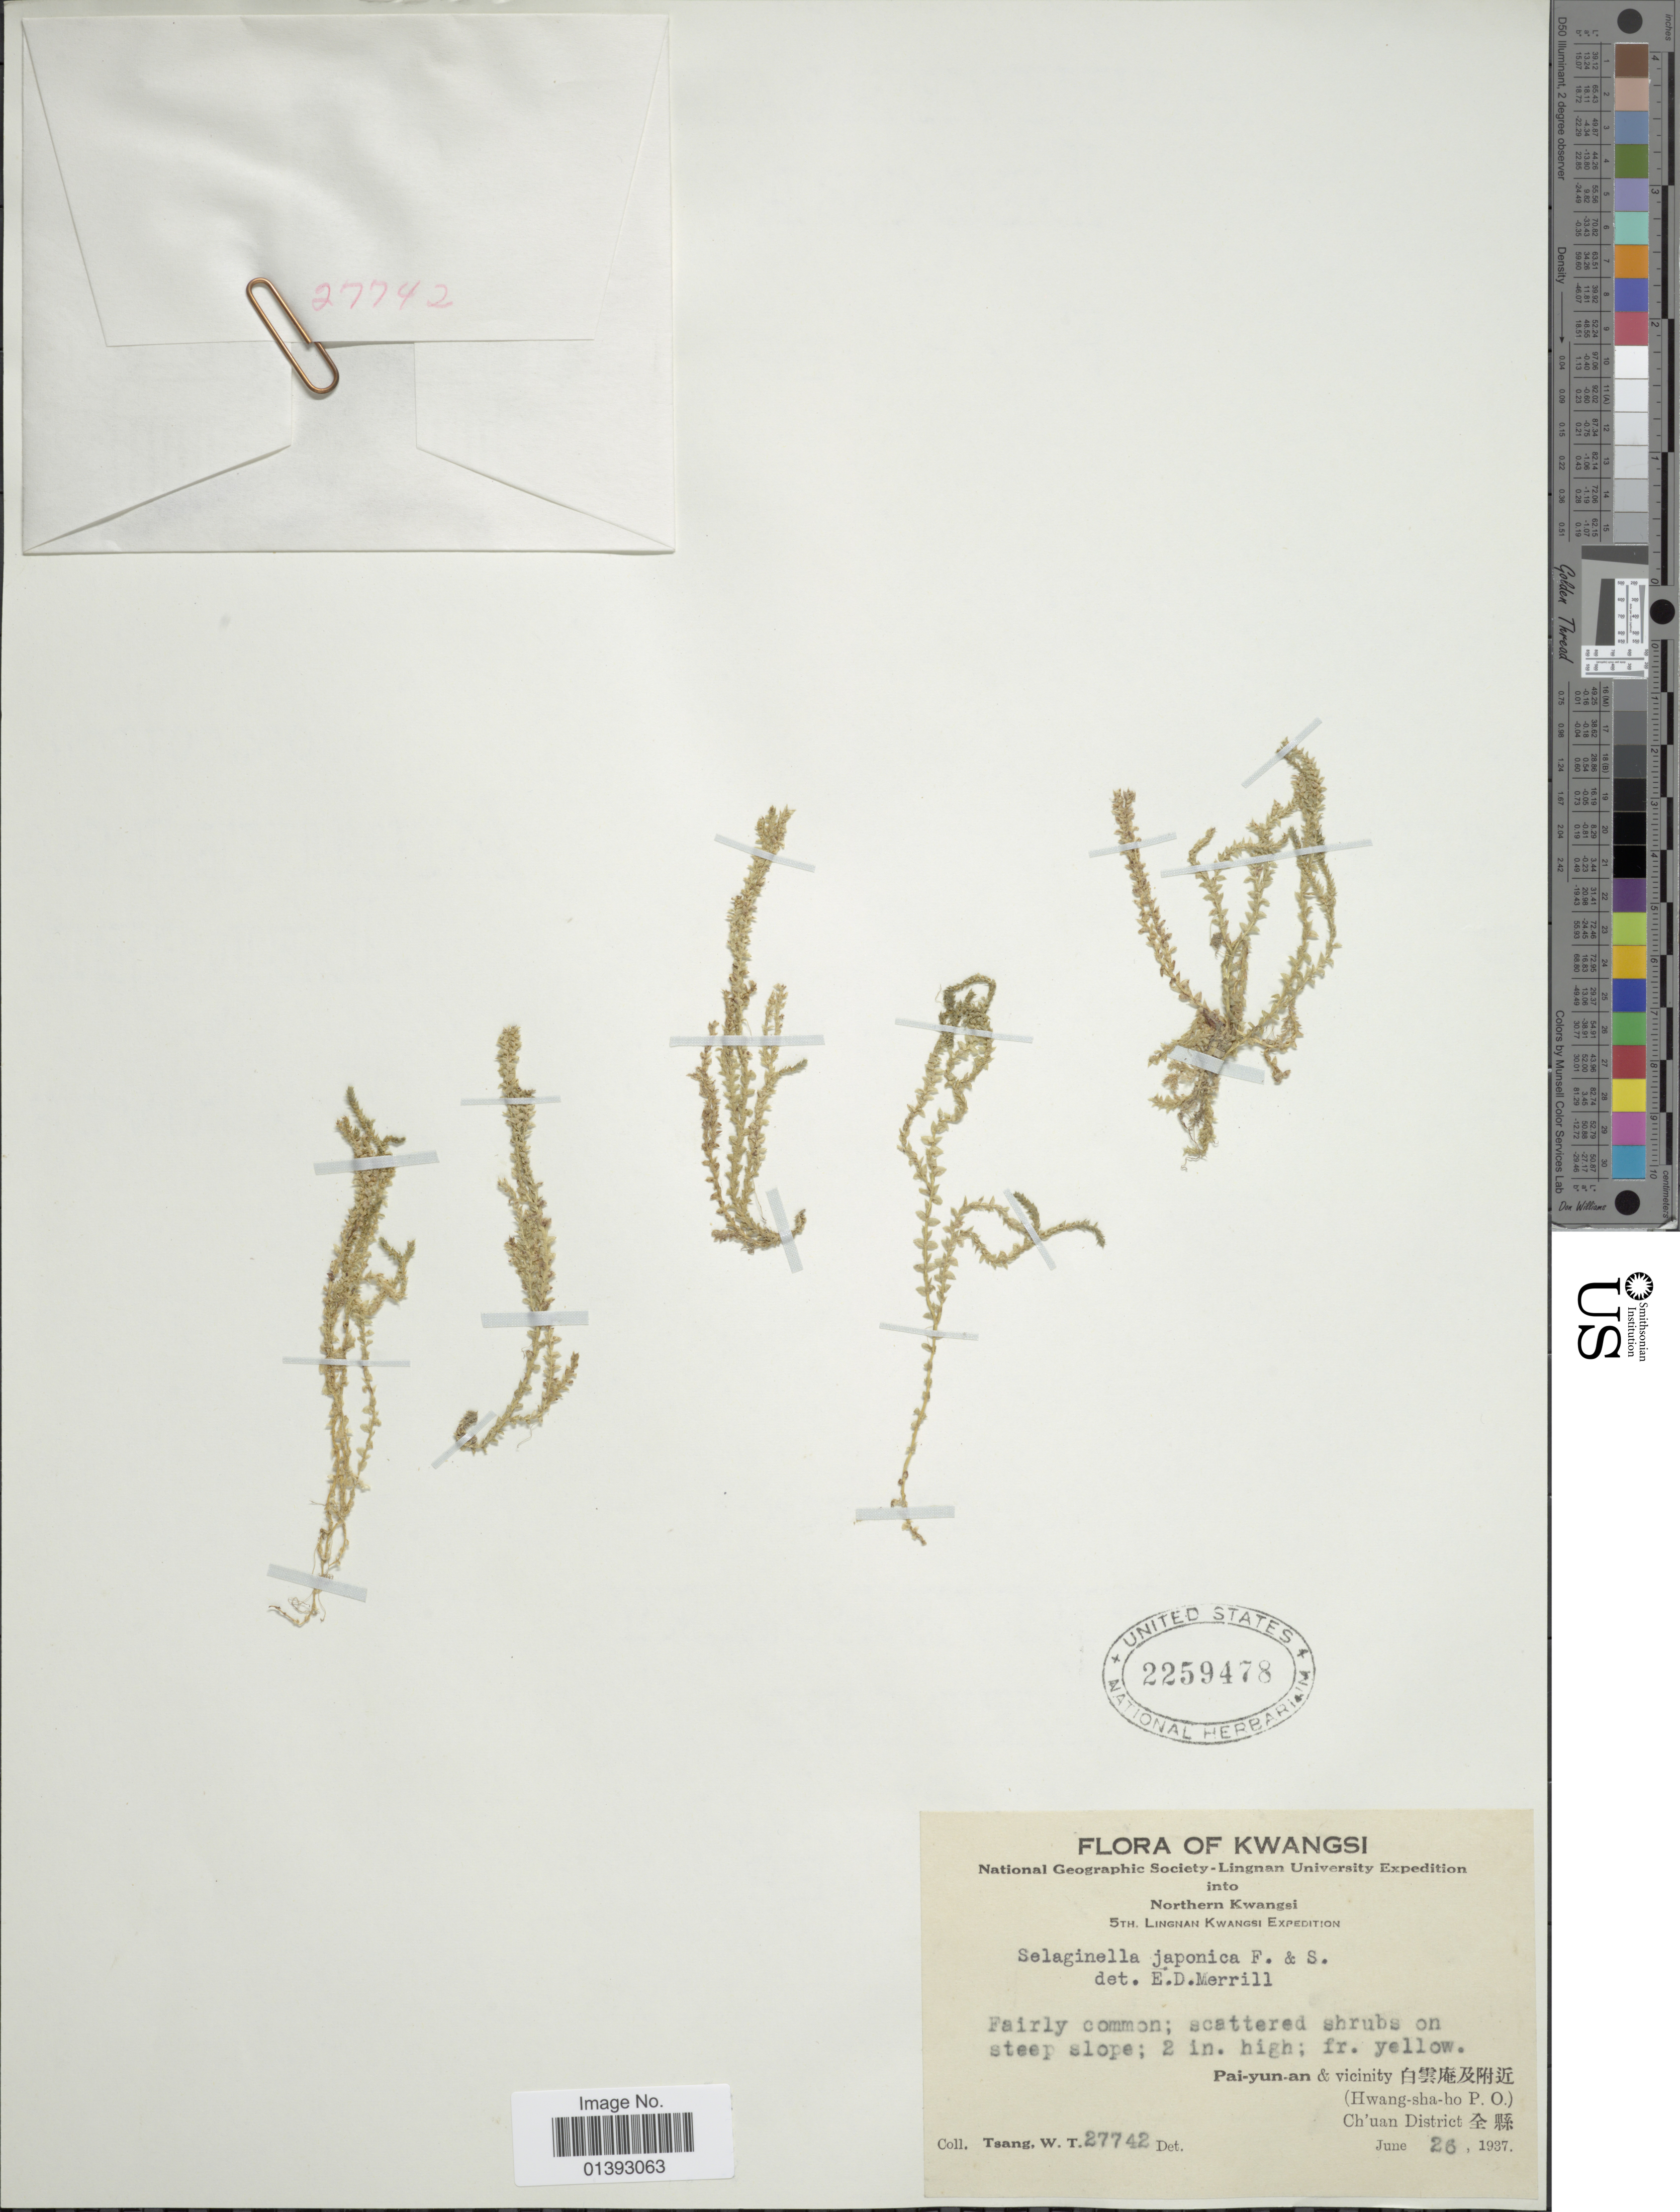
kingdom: Plantae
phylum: Tracheophyta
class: Lycopodiopsida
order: Selaginellales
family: Selaginellaceae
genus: Selaginella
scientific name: Selaginella japonica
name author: Miq.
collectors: W. T. Tsang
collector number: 27742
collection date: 1937-06-26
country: China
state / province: Guangxi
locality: Northern Kwangsi, Pai-yun-an & vicinity (Hwang-sha-ho P.O.) Ch'uan District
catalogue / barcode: US 2259478